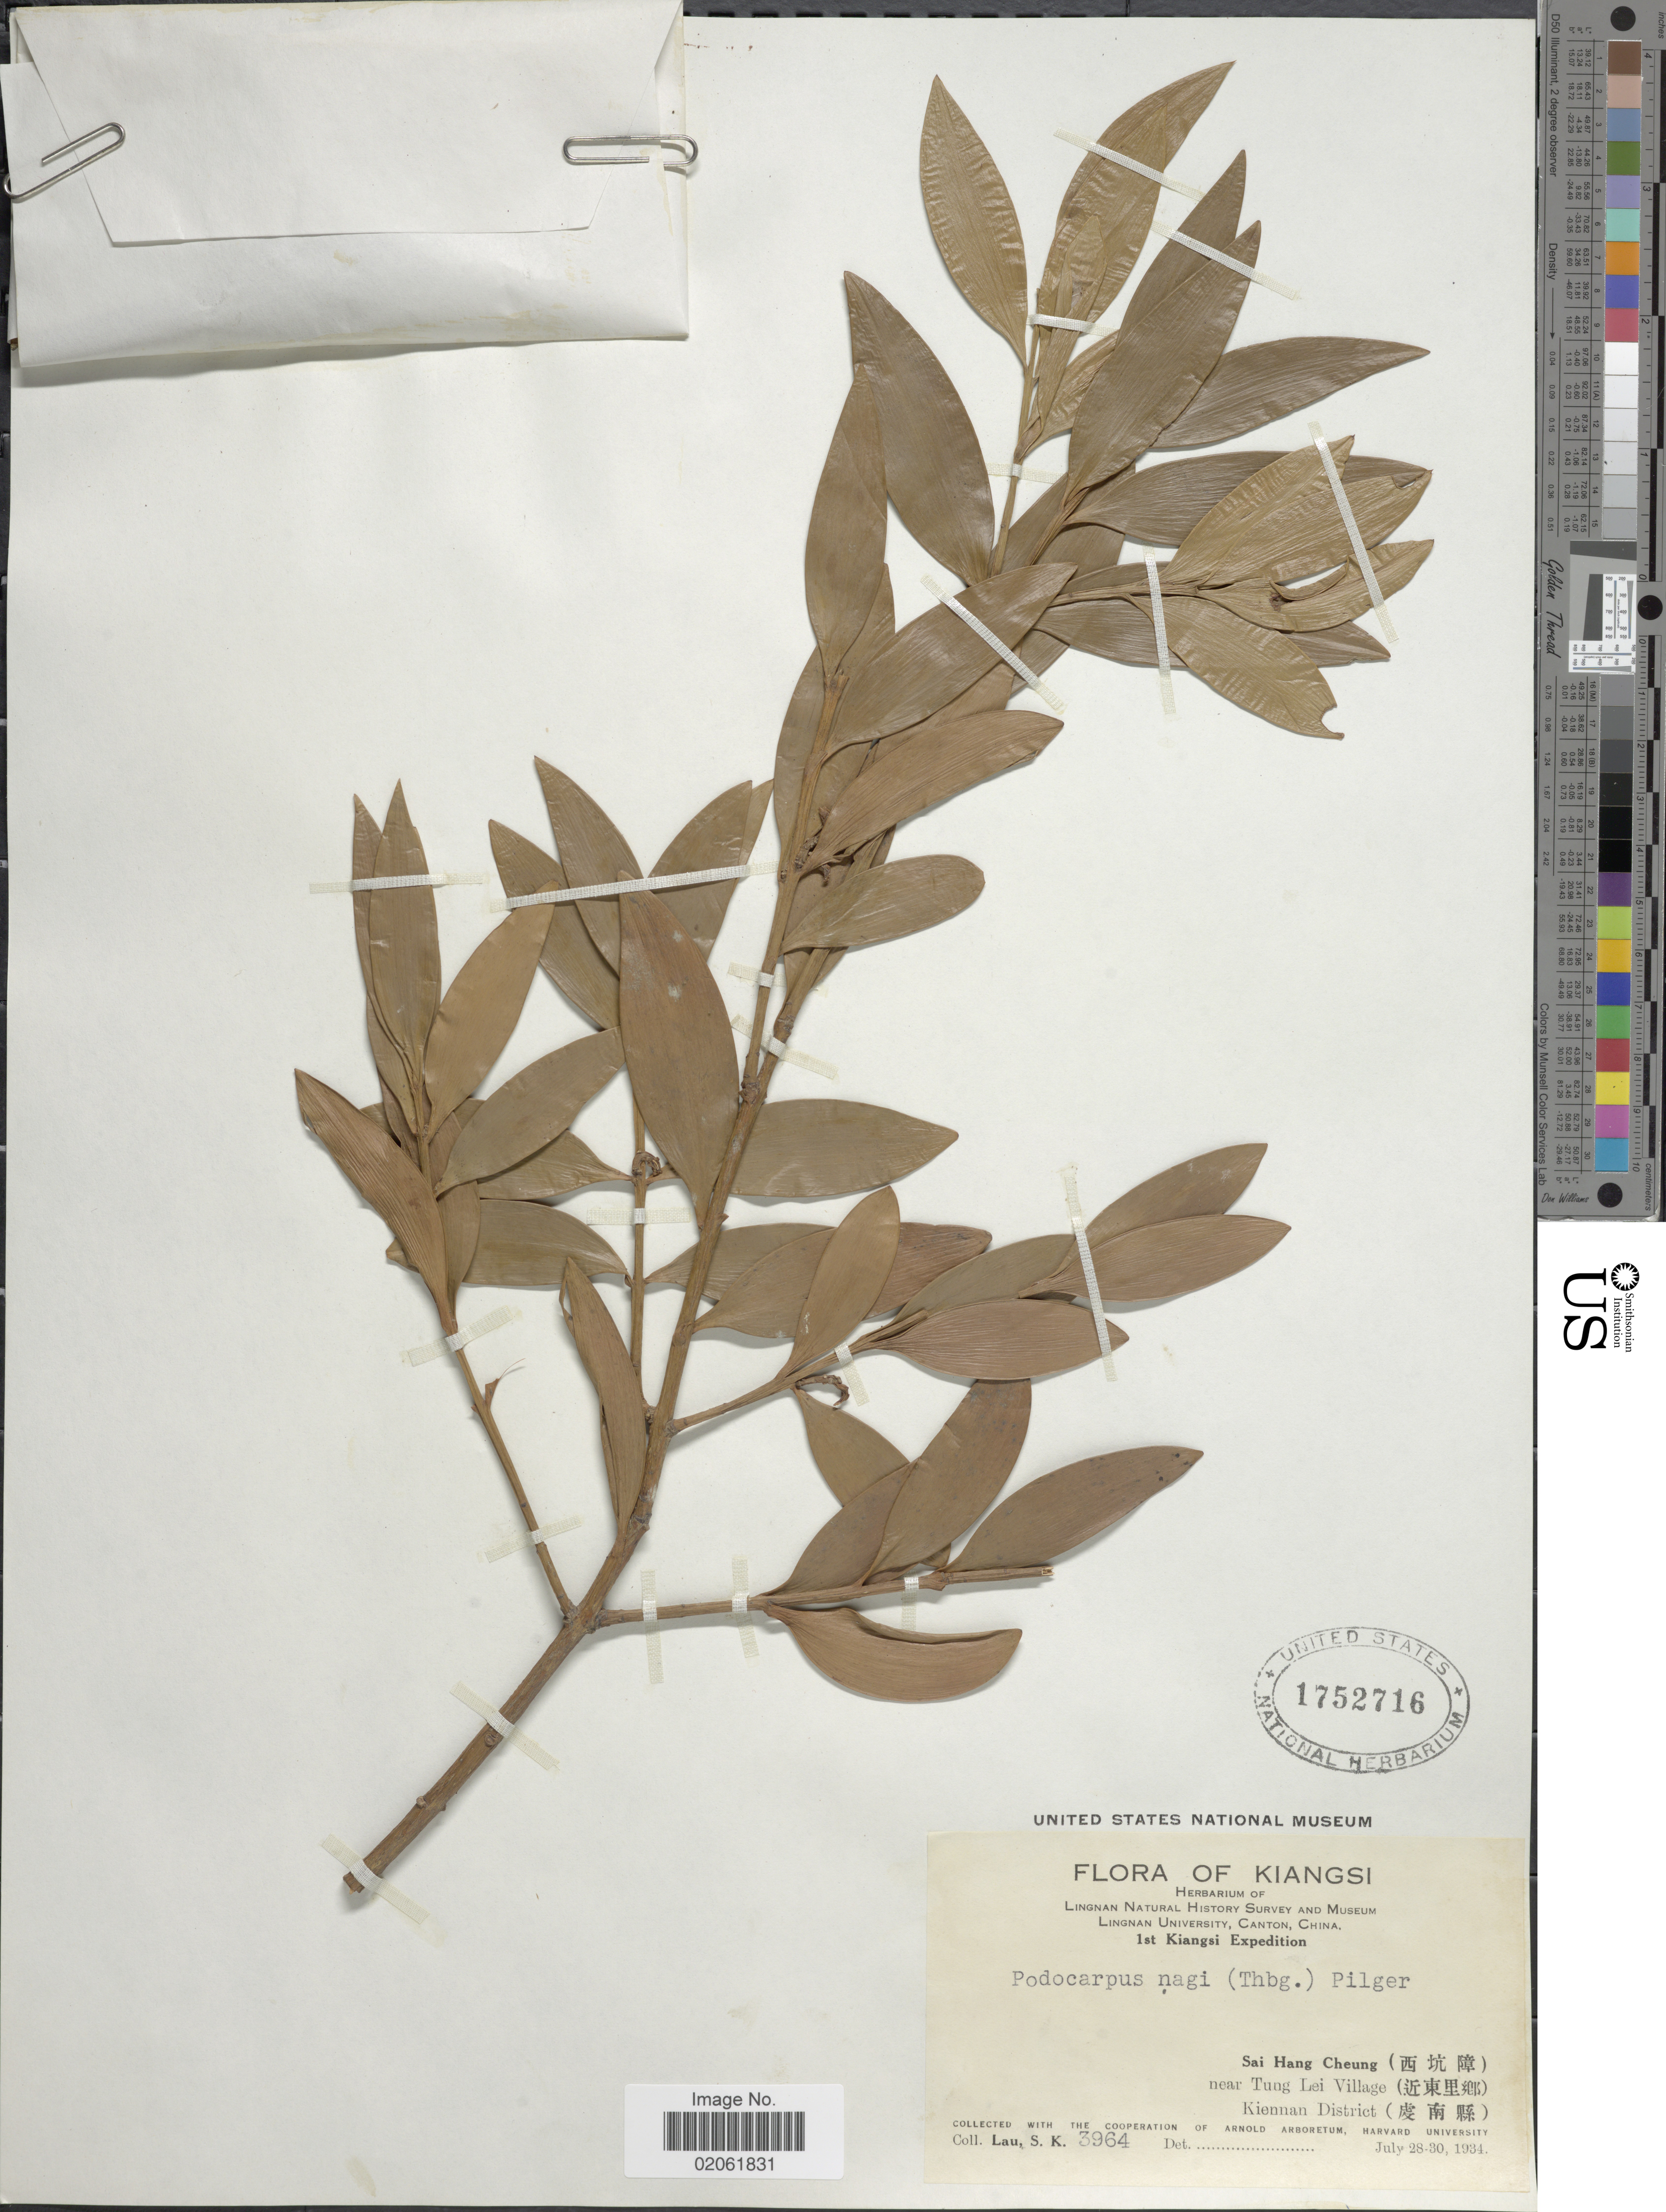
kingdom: Plantae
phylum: Tracheophyta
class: Pinopsida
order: Pinales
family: Podocarpaceae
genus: Podocarpus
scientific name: Podocarpus nagi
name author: (Thunb.) Pilg.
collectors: S. K. Lau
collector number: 3964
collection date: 1934-07-28/1934-07-30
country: China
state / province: Jiangxi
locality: Kiangsi, Sai Hang Cheung (X) near Tung Lei Village (X) Kiennan District.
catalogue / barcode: US 1752716